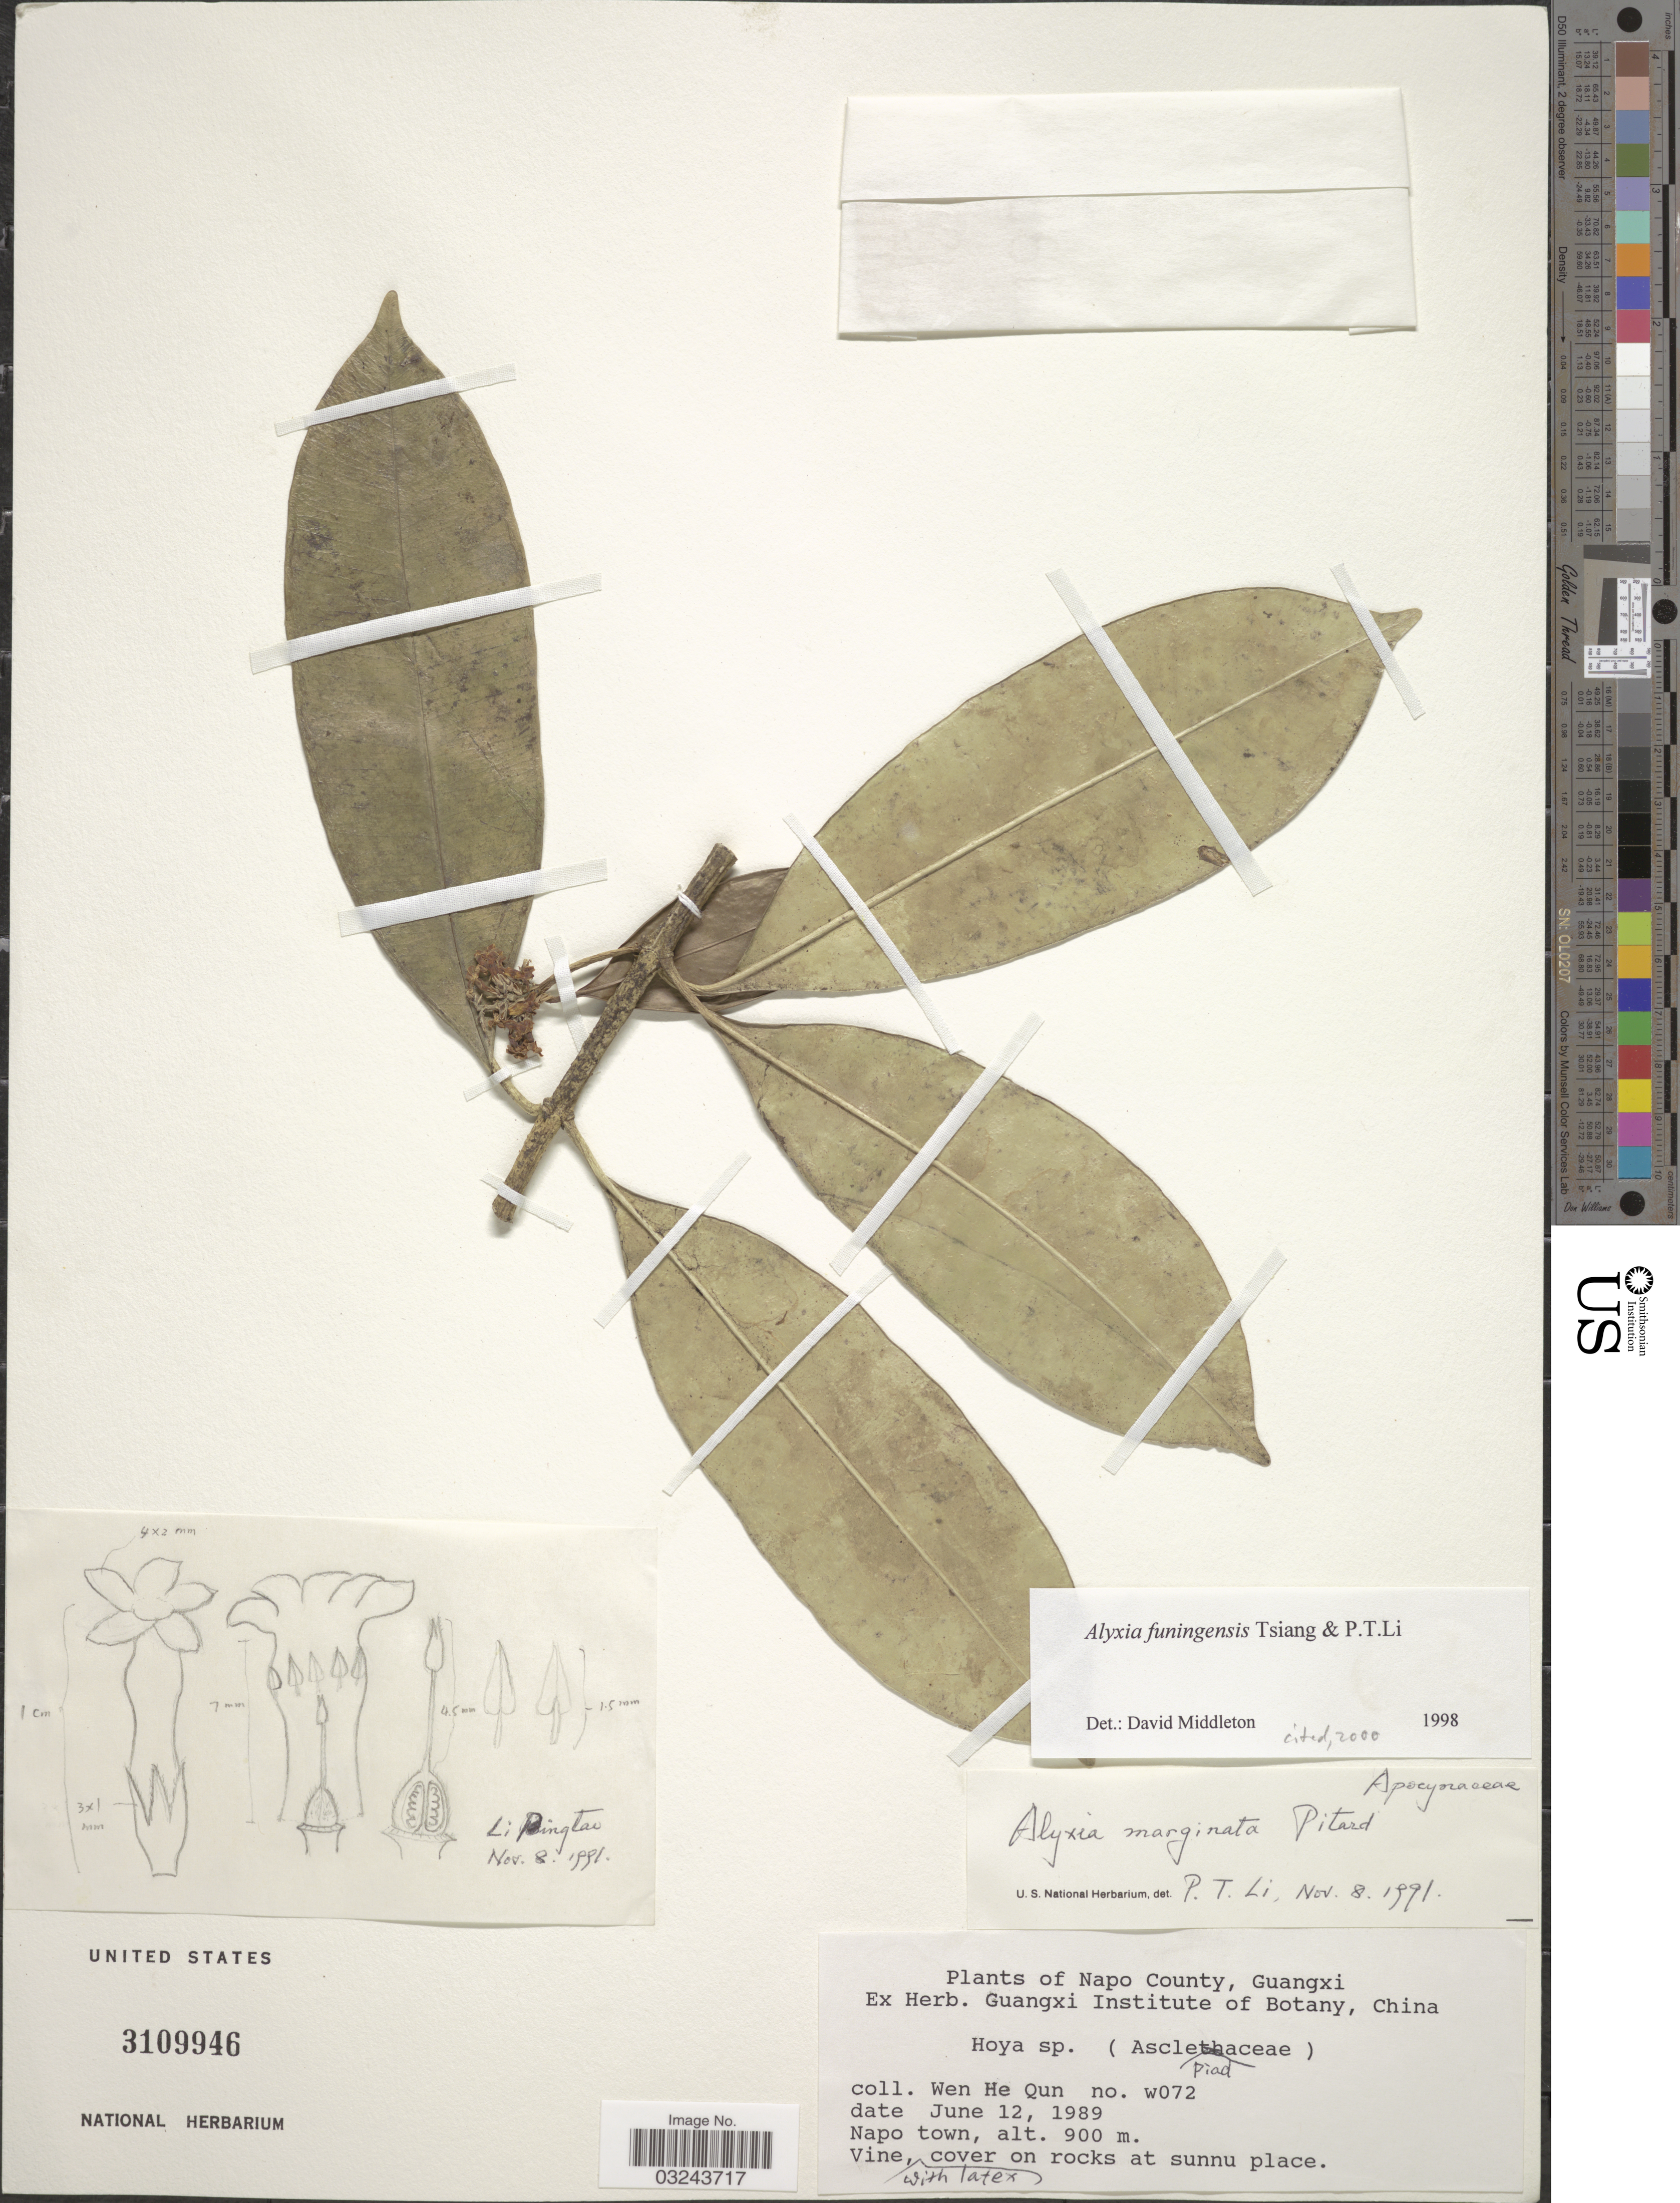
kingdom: Plantae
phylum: Tracheophyta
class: Magnoliopsida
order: Gentianales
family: Apocynaceae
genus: Alyxia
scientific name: Alyxia funingensis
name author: Tsiang & P.T. Li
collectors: H. Wen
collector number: W072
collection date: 1989-06-12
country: China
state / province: Guangxi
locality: Napo County. Napo town.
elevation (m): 900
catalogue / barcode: US 3109946